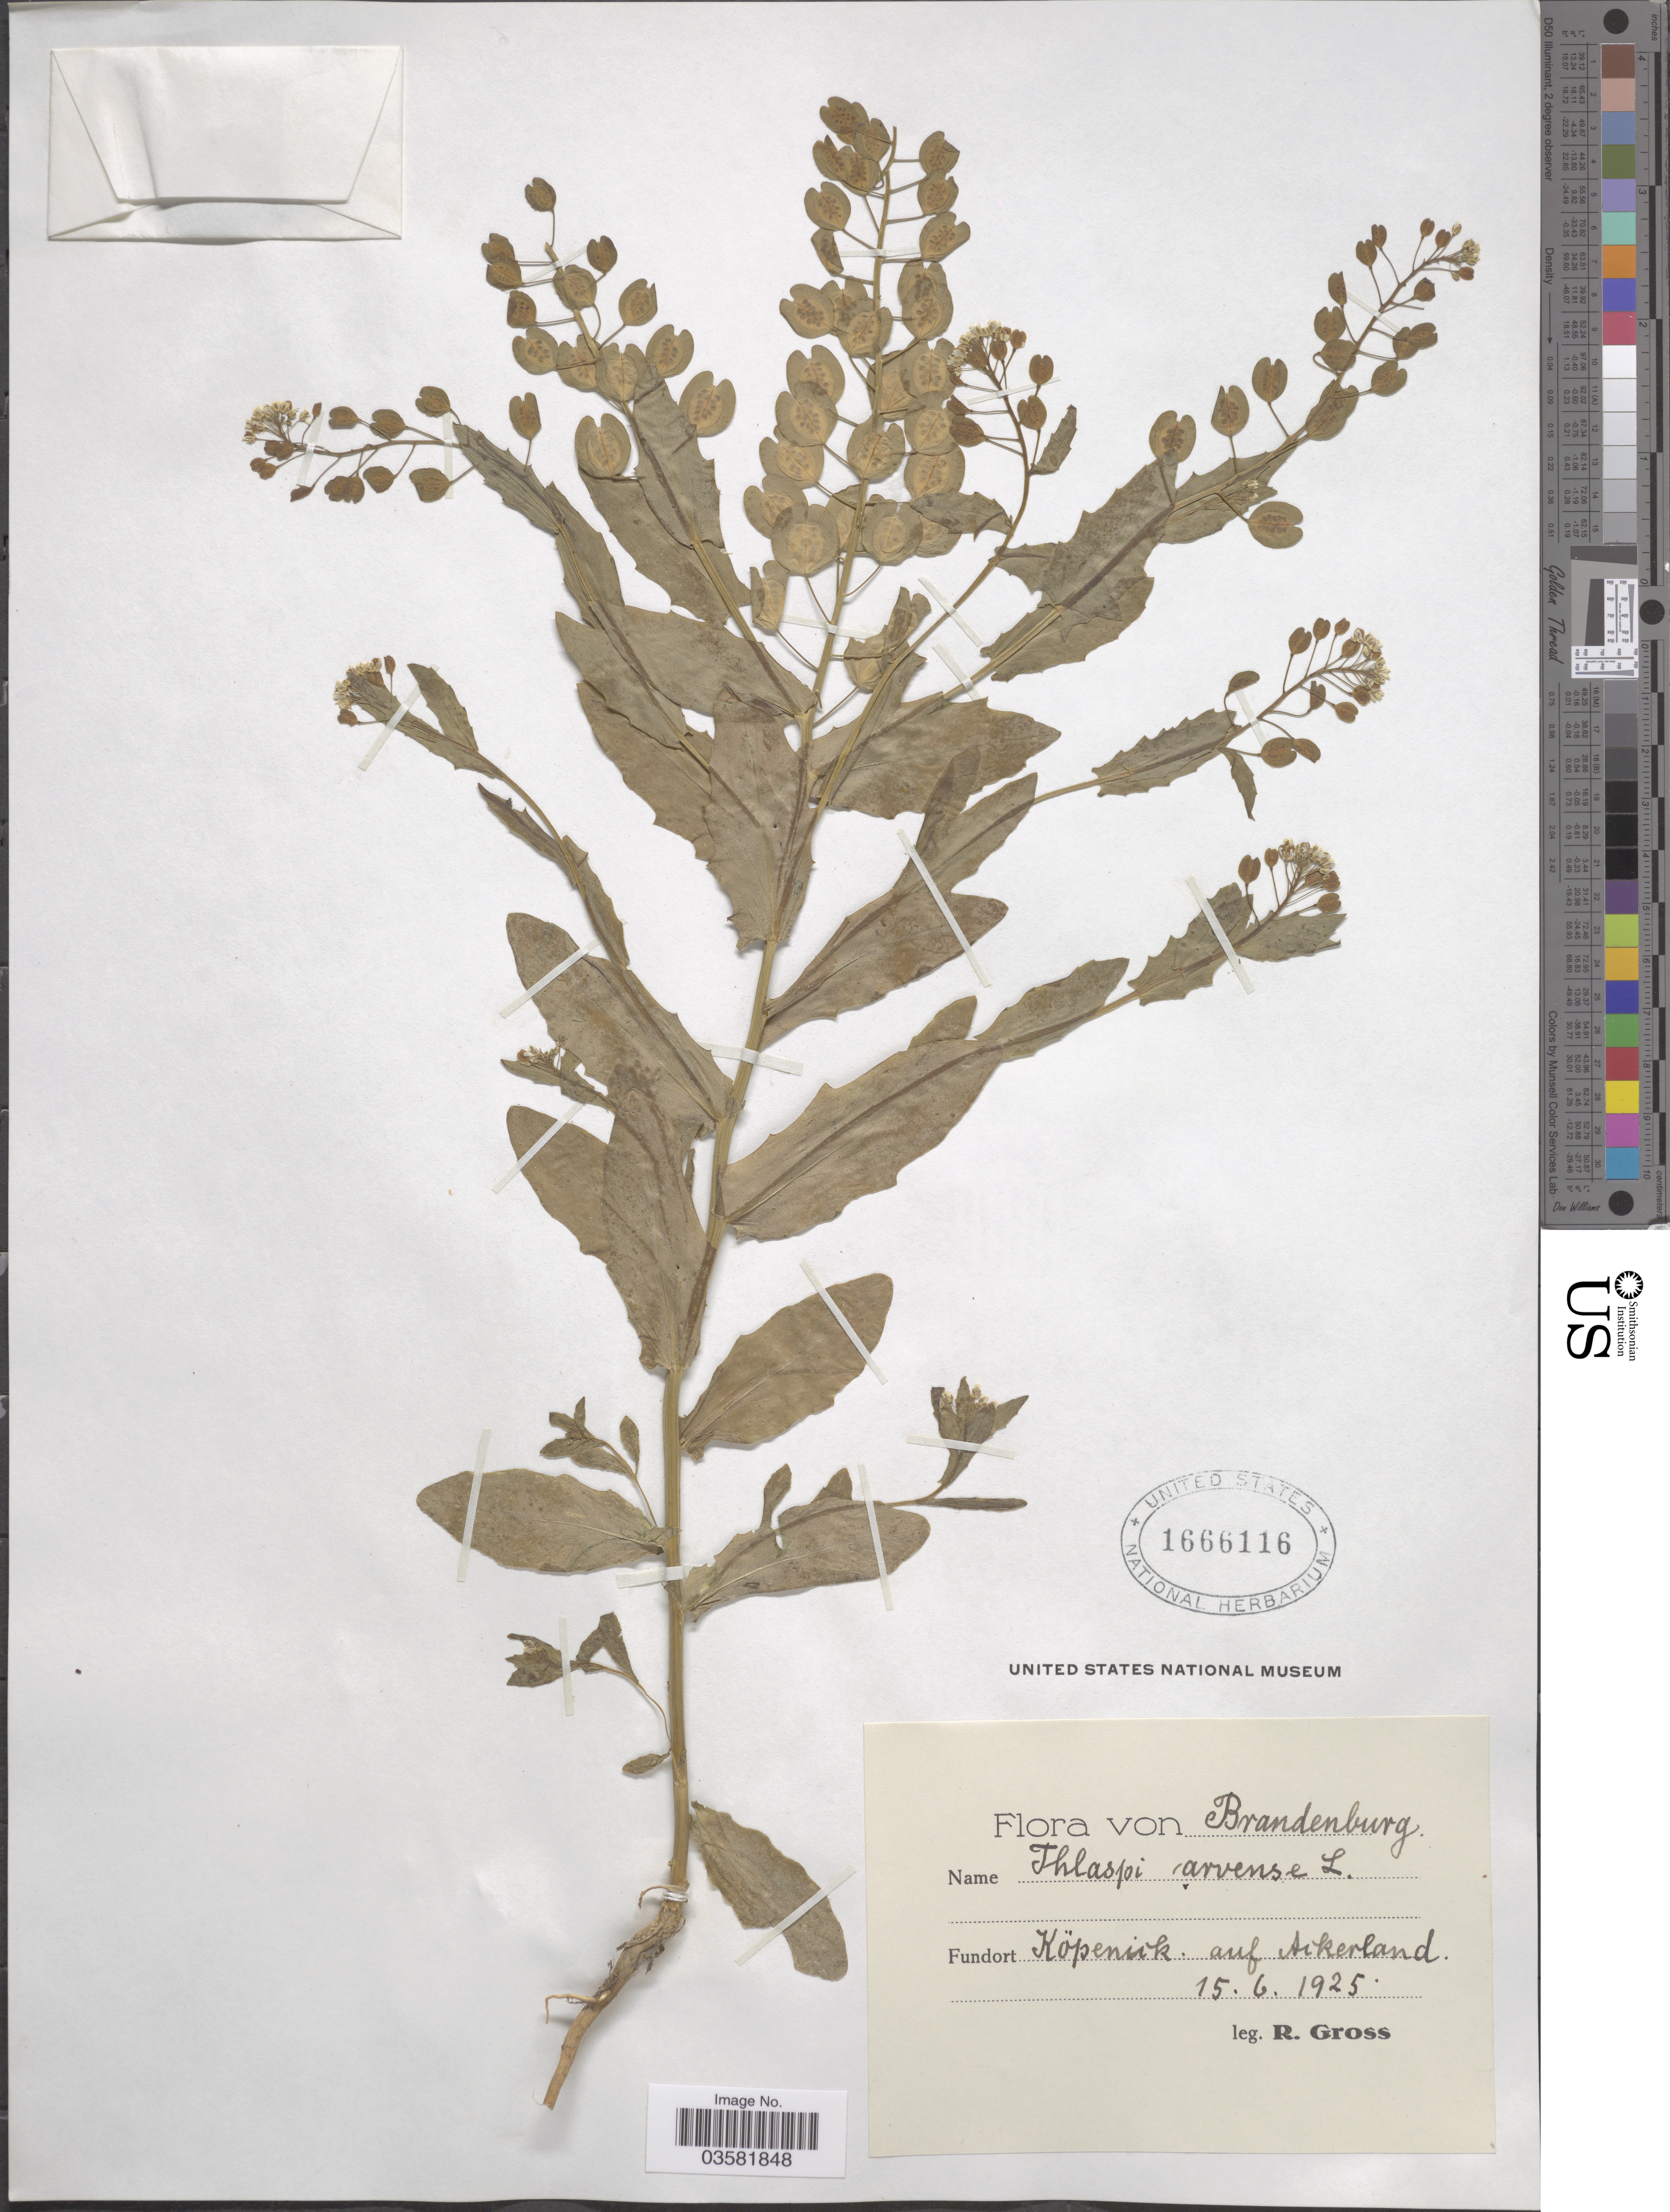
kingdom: Plantae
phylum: Tracheophyta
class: Magnoliopsida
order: Brassicales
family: Brassicaceae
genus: Thlaspi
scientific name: Thlaspi arvense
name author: L.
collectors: R. Gross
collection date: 1925-06-15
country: Germany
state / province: Brandenburg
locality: Köpenick. auf Ackerland.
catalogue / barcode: US 1666116